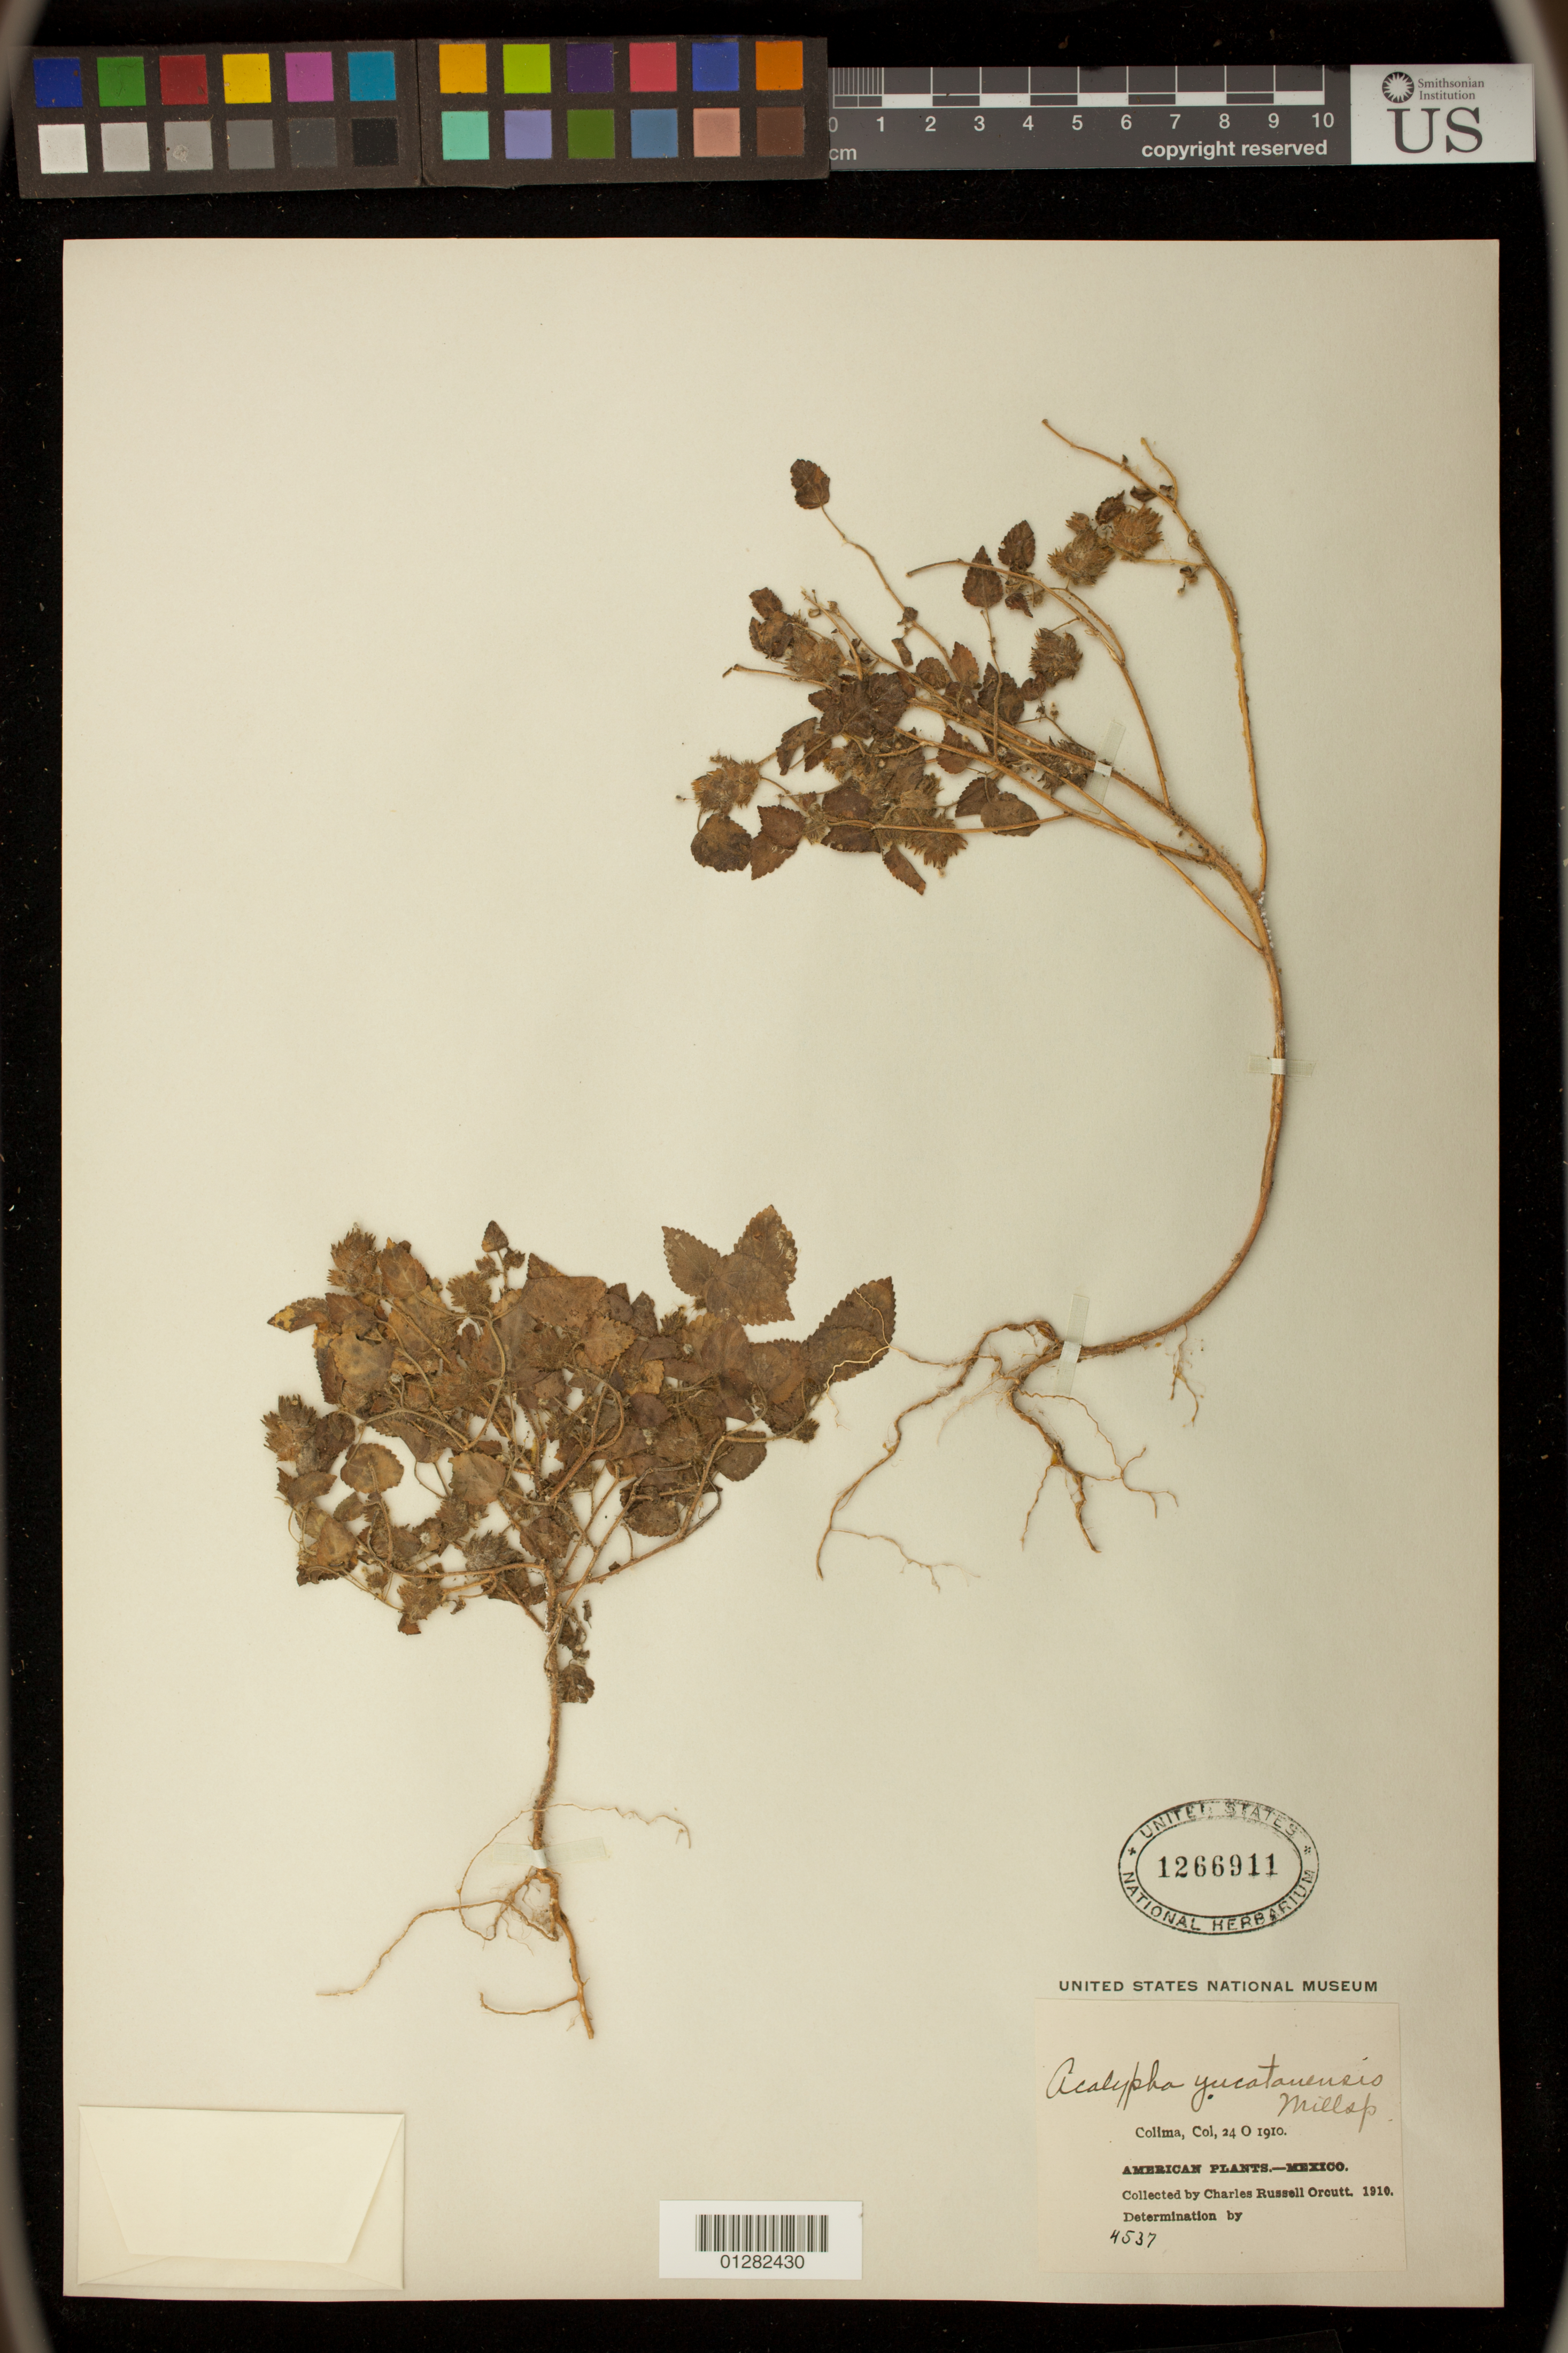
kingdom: Plantae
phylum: Tracheophyta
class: Magnoliopsida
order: Malpighiales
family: Euphorbiaceae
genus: Acalypha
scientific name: Acalypha pseudalopecuroides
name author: Pax & K. Hoffm. in Engl.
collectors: J. Ortega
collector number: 4537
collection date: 1910-10-24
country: Mexico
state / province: Colima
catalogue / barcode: US 1266911